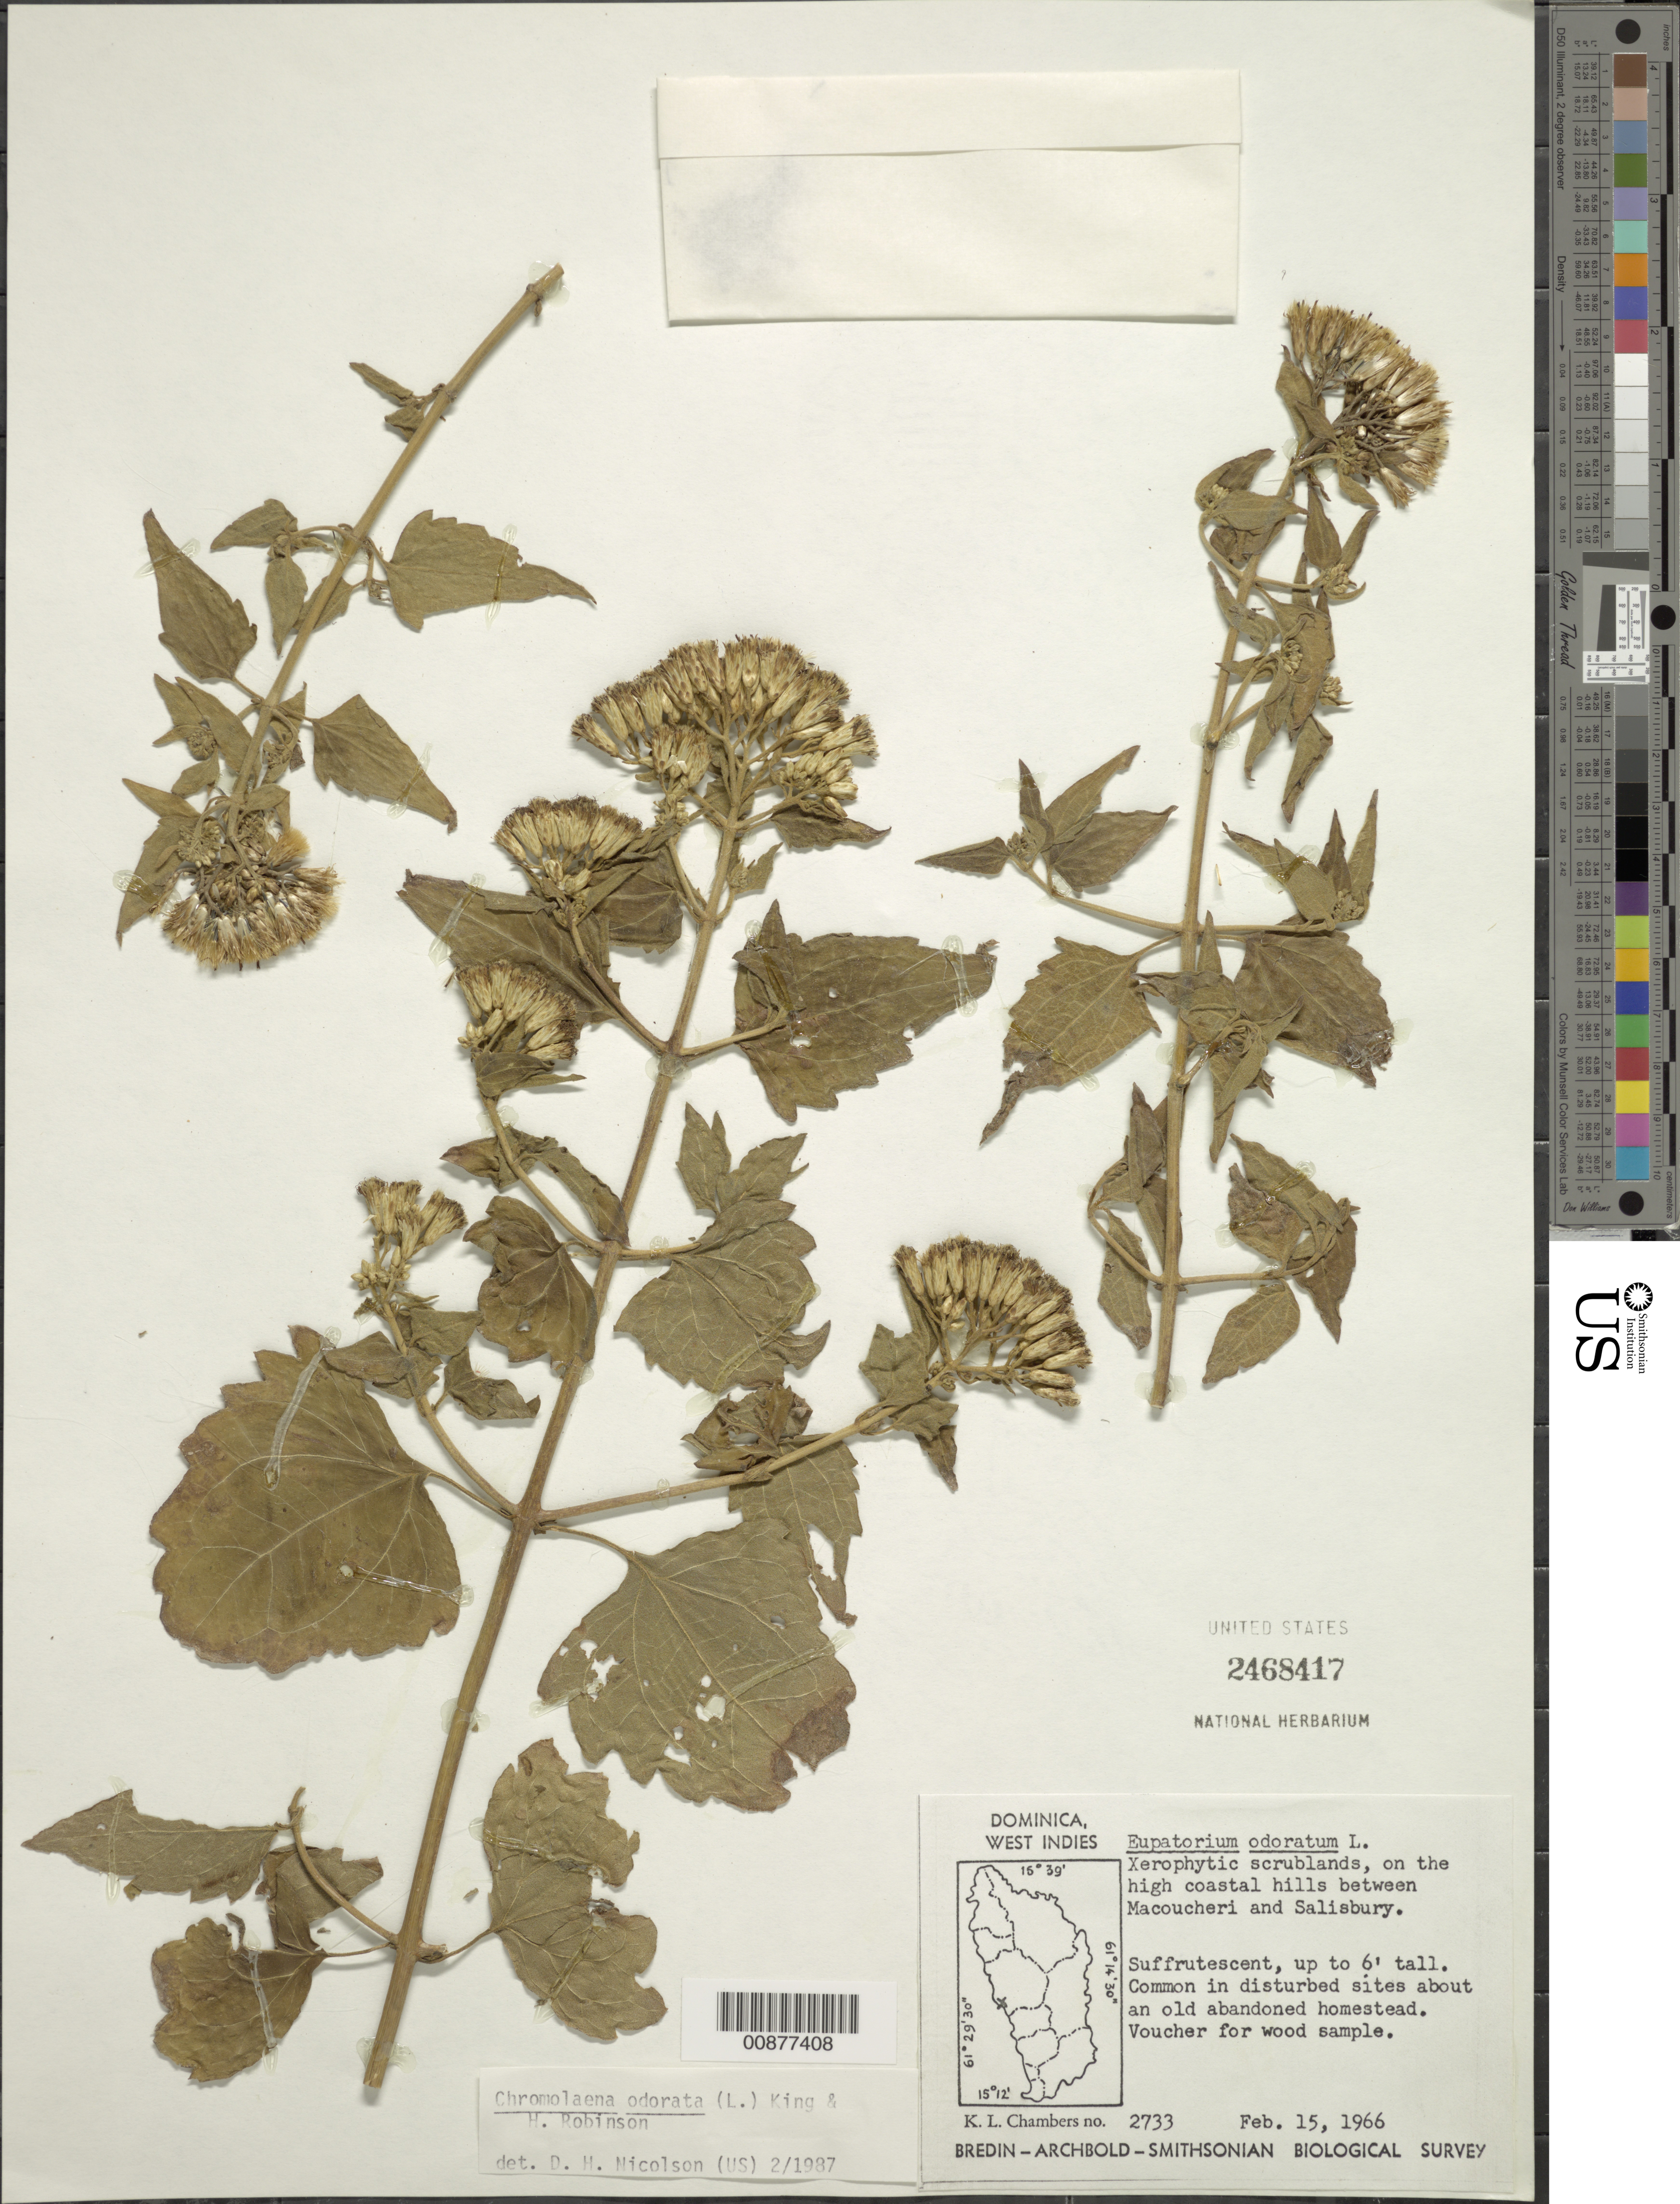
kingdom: Plantae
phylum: Tracheophyta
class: Magnoliopsida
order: Asterales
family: Asteraceae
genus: Chromolaena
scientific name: Chromolaena odorata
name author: (L.) R.M. King & H. Rob.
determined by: Nicolson, Dan H.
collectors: K. L. Chambers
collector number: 2733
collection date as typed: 15 Feb 1966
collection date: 1966-02-15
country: Dominica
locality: Coastal hills between Macoucheri and Salisbury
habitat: Xerophytic scrublands, on high coastal hills; common in disturbed sites about an old abandoned homestead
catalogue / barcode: US 2468417